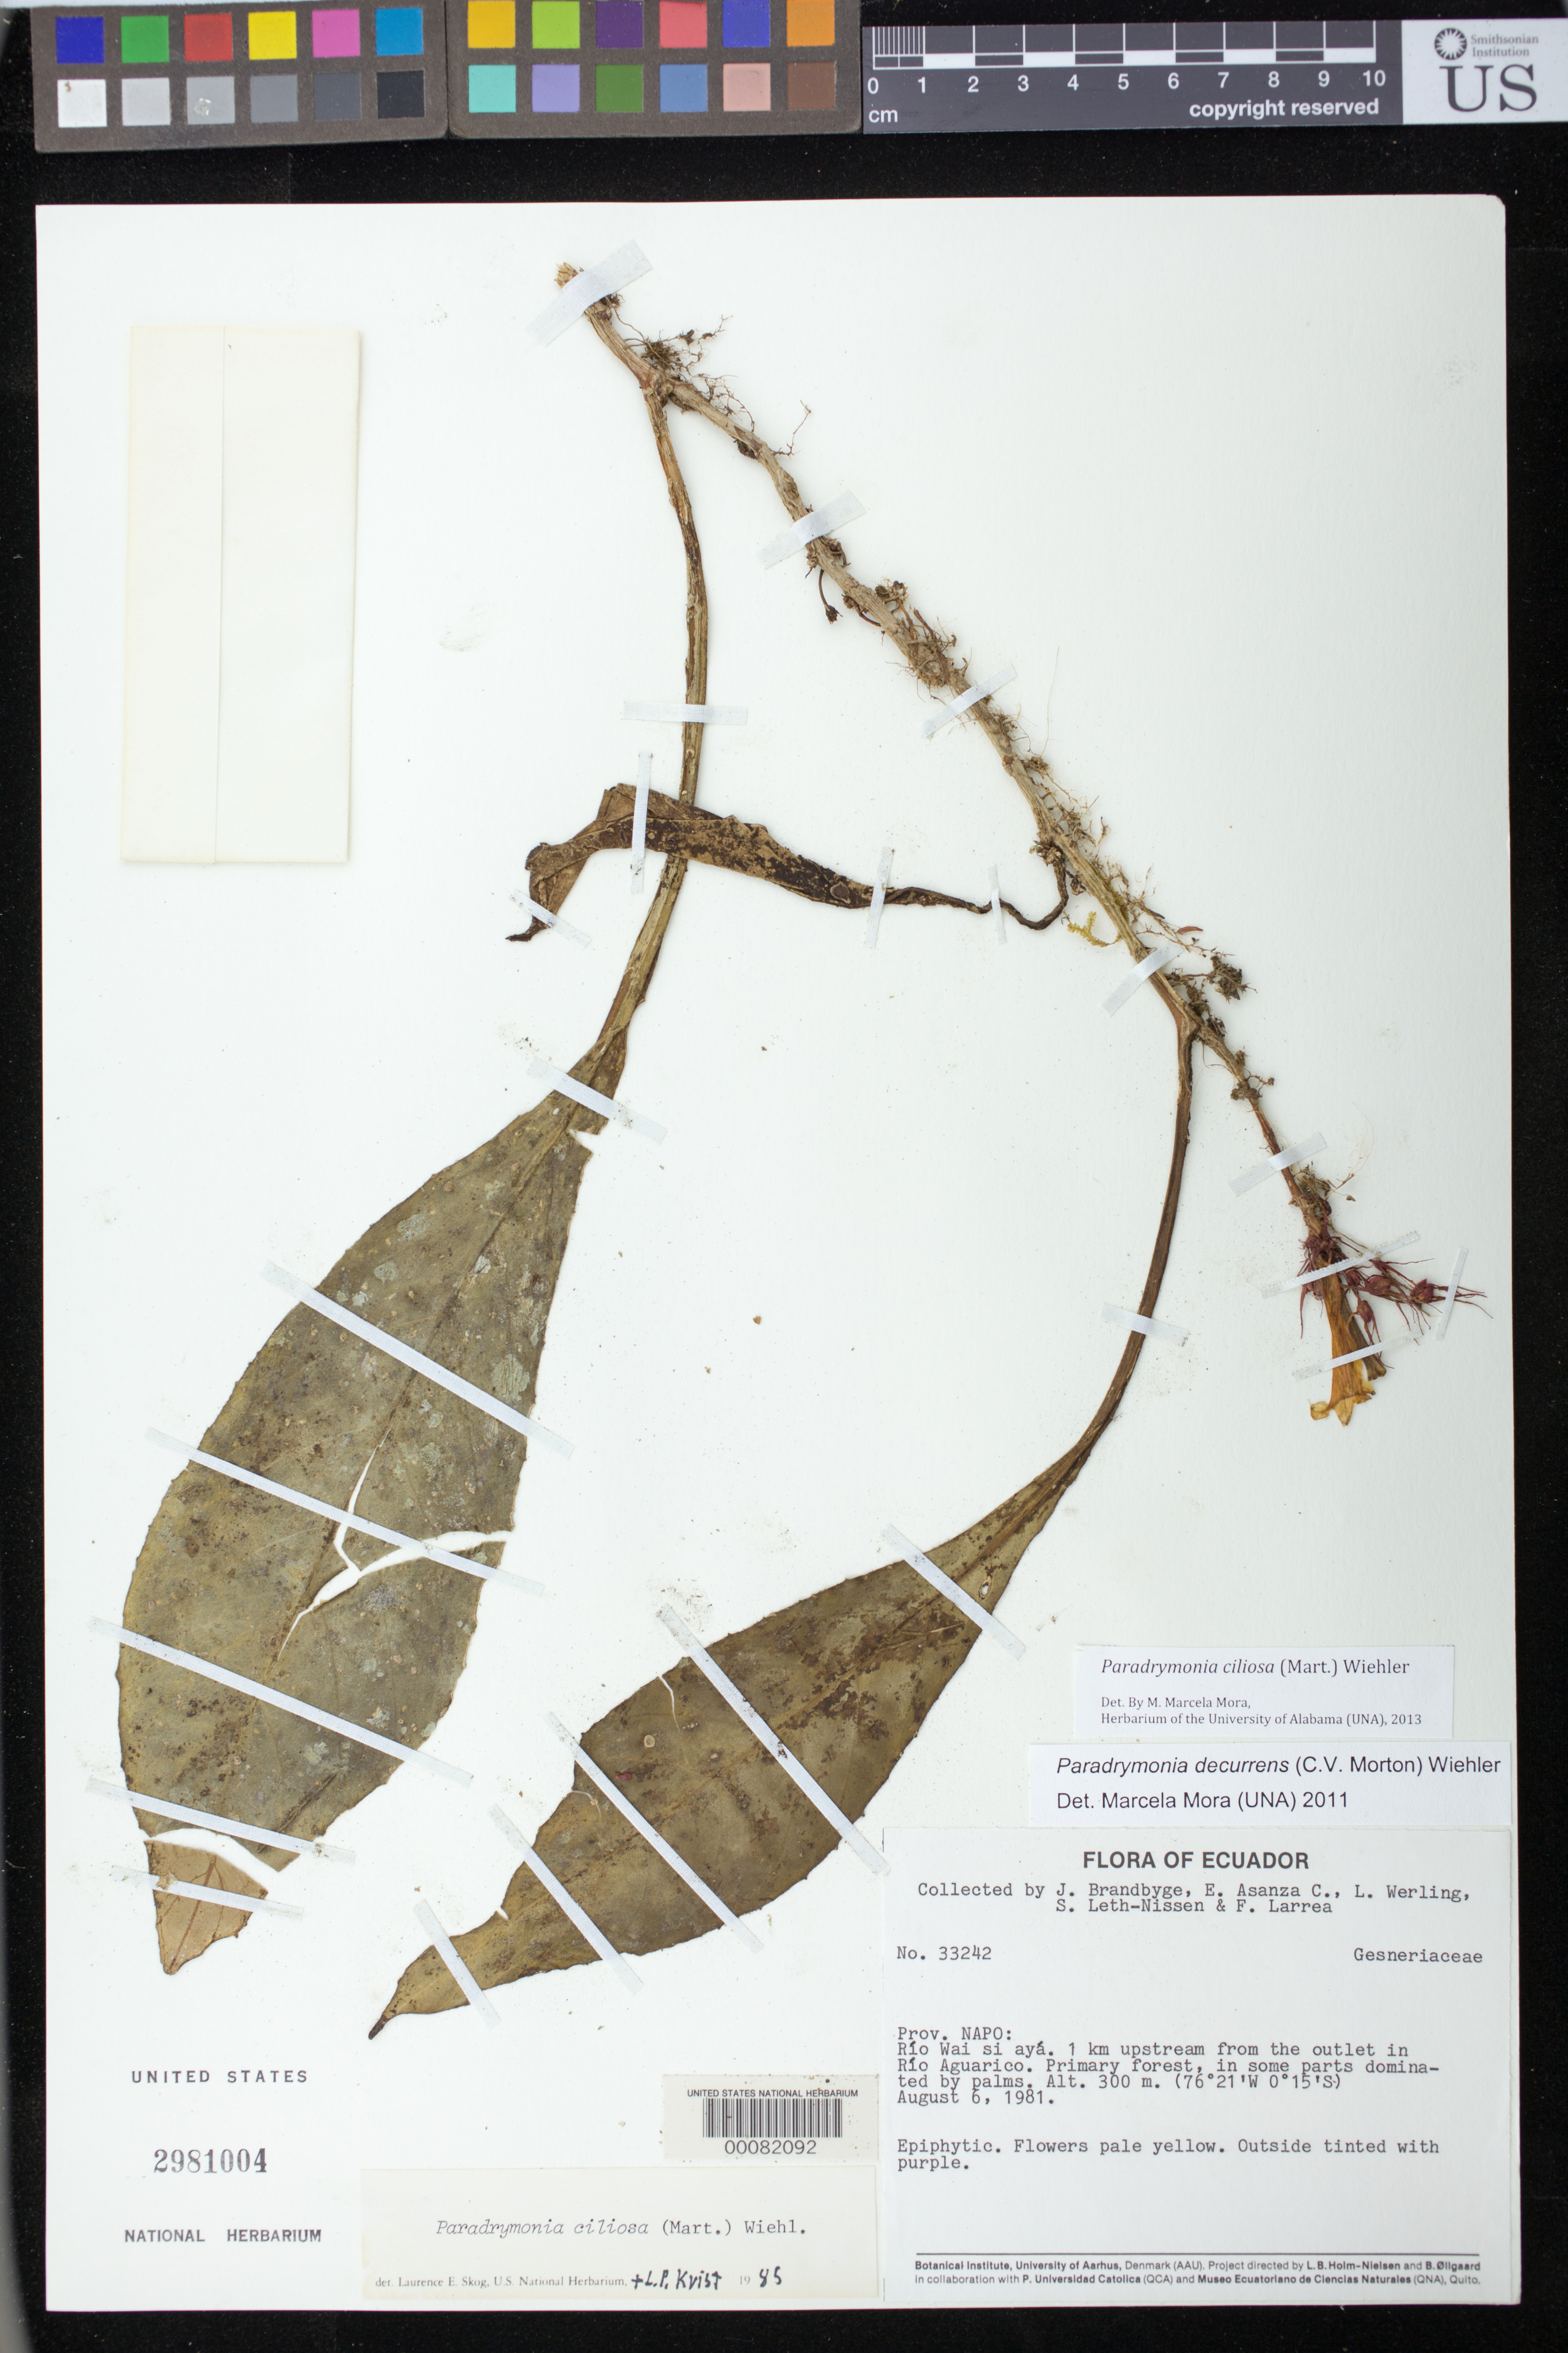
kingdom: Plantae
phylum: Tracheophyta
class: Magnoliopsida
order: Lamiales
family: Gesneriaceae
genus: Paradrymonia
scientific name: Paradrymonia ciliosa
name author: (Mart.) Wiehler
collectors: J. Brandbyge, E. Asanza C., L. Werling, S. Leth-Nissen & F. Larrea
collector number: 33242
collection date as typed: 06 Aug 1981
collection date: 1981-08-06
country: Ecuador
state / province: Napo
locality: Rio Wai Si Aya, 1 km upstream from the Outlet in Rio Aguarico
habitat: Primary forest, in some parts dominated by palms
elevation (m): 300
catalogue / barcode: US 2981004